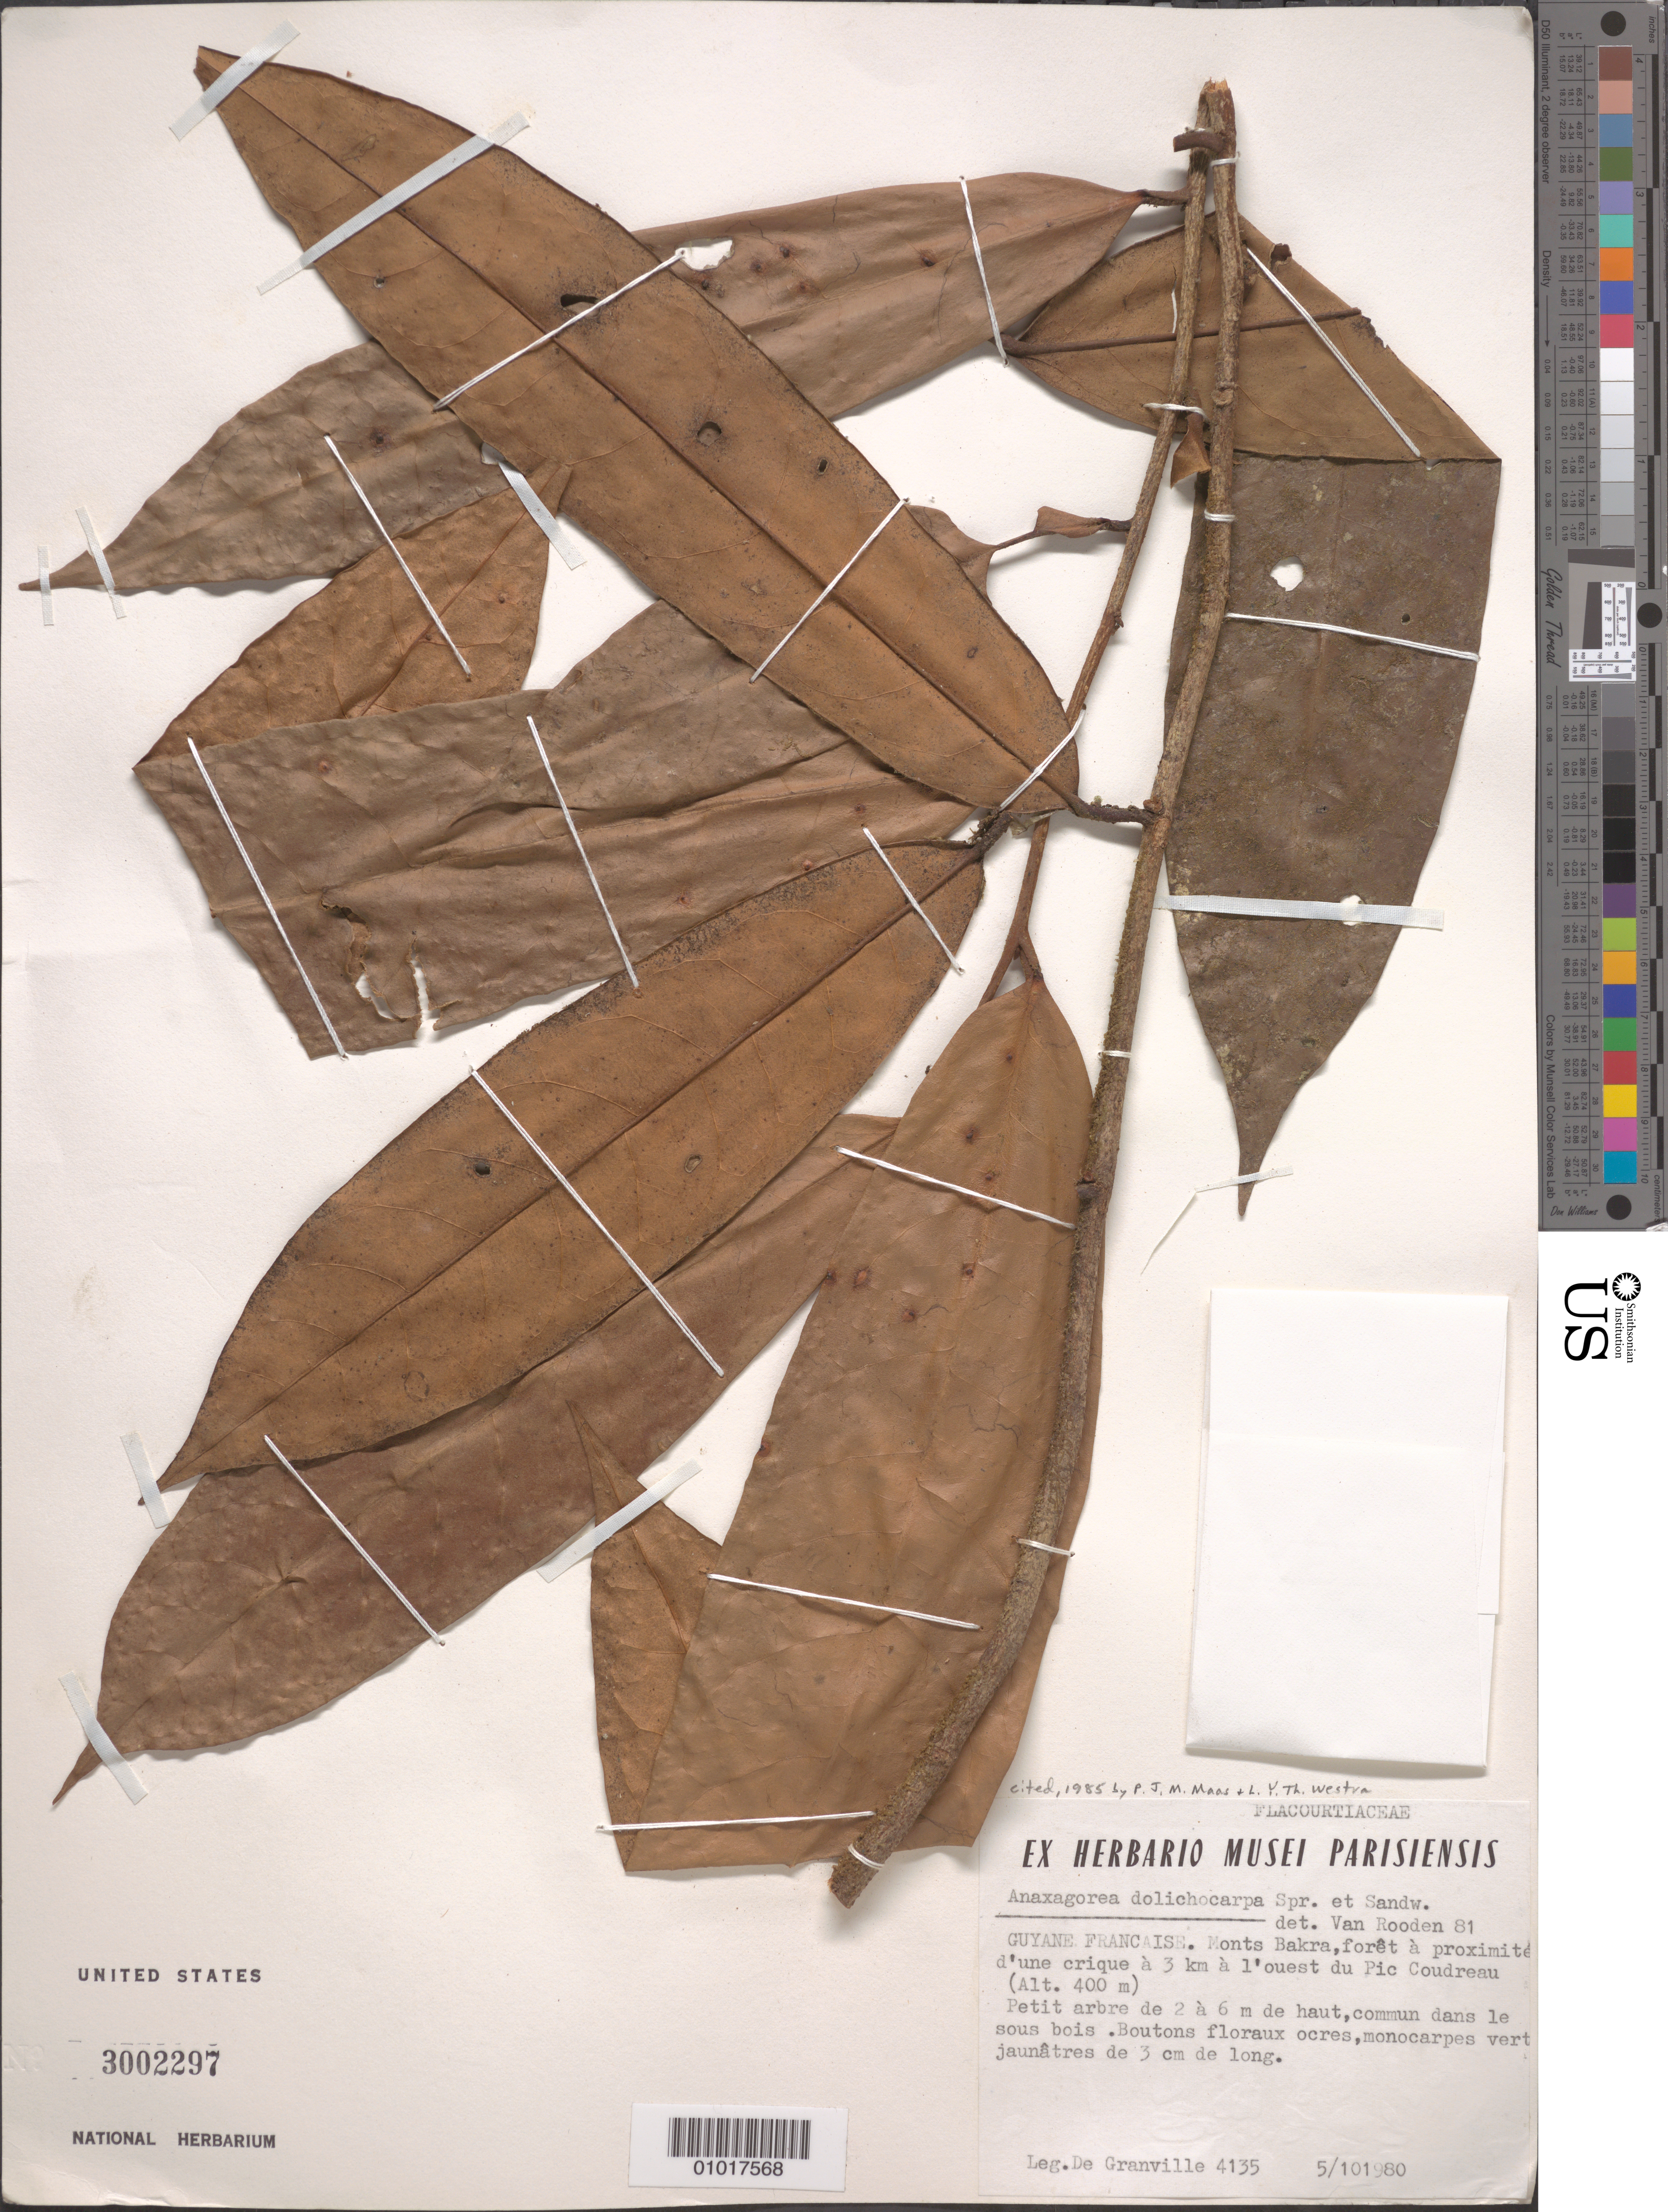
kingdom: Plantae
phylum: Tracheophyta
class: Magnoliopsida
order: Magnoliales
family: Annonaceae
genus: Anaxagorea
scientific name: Anaxagorea dolichocarpa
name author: Sprague & Sandwith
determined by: Van Rooden, J.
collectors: J.-J. de Granville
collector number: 4135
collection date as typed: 5-Oct-80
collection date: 1980-10-05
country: French Guiana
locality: Monts Bakra, foret à proximite d'une crique à 3 km à l'ouest du Pic Coudreau.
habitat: foret pres d'une crique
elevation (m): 400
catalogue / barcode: US 3002297